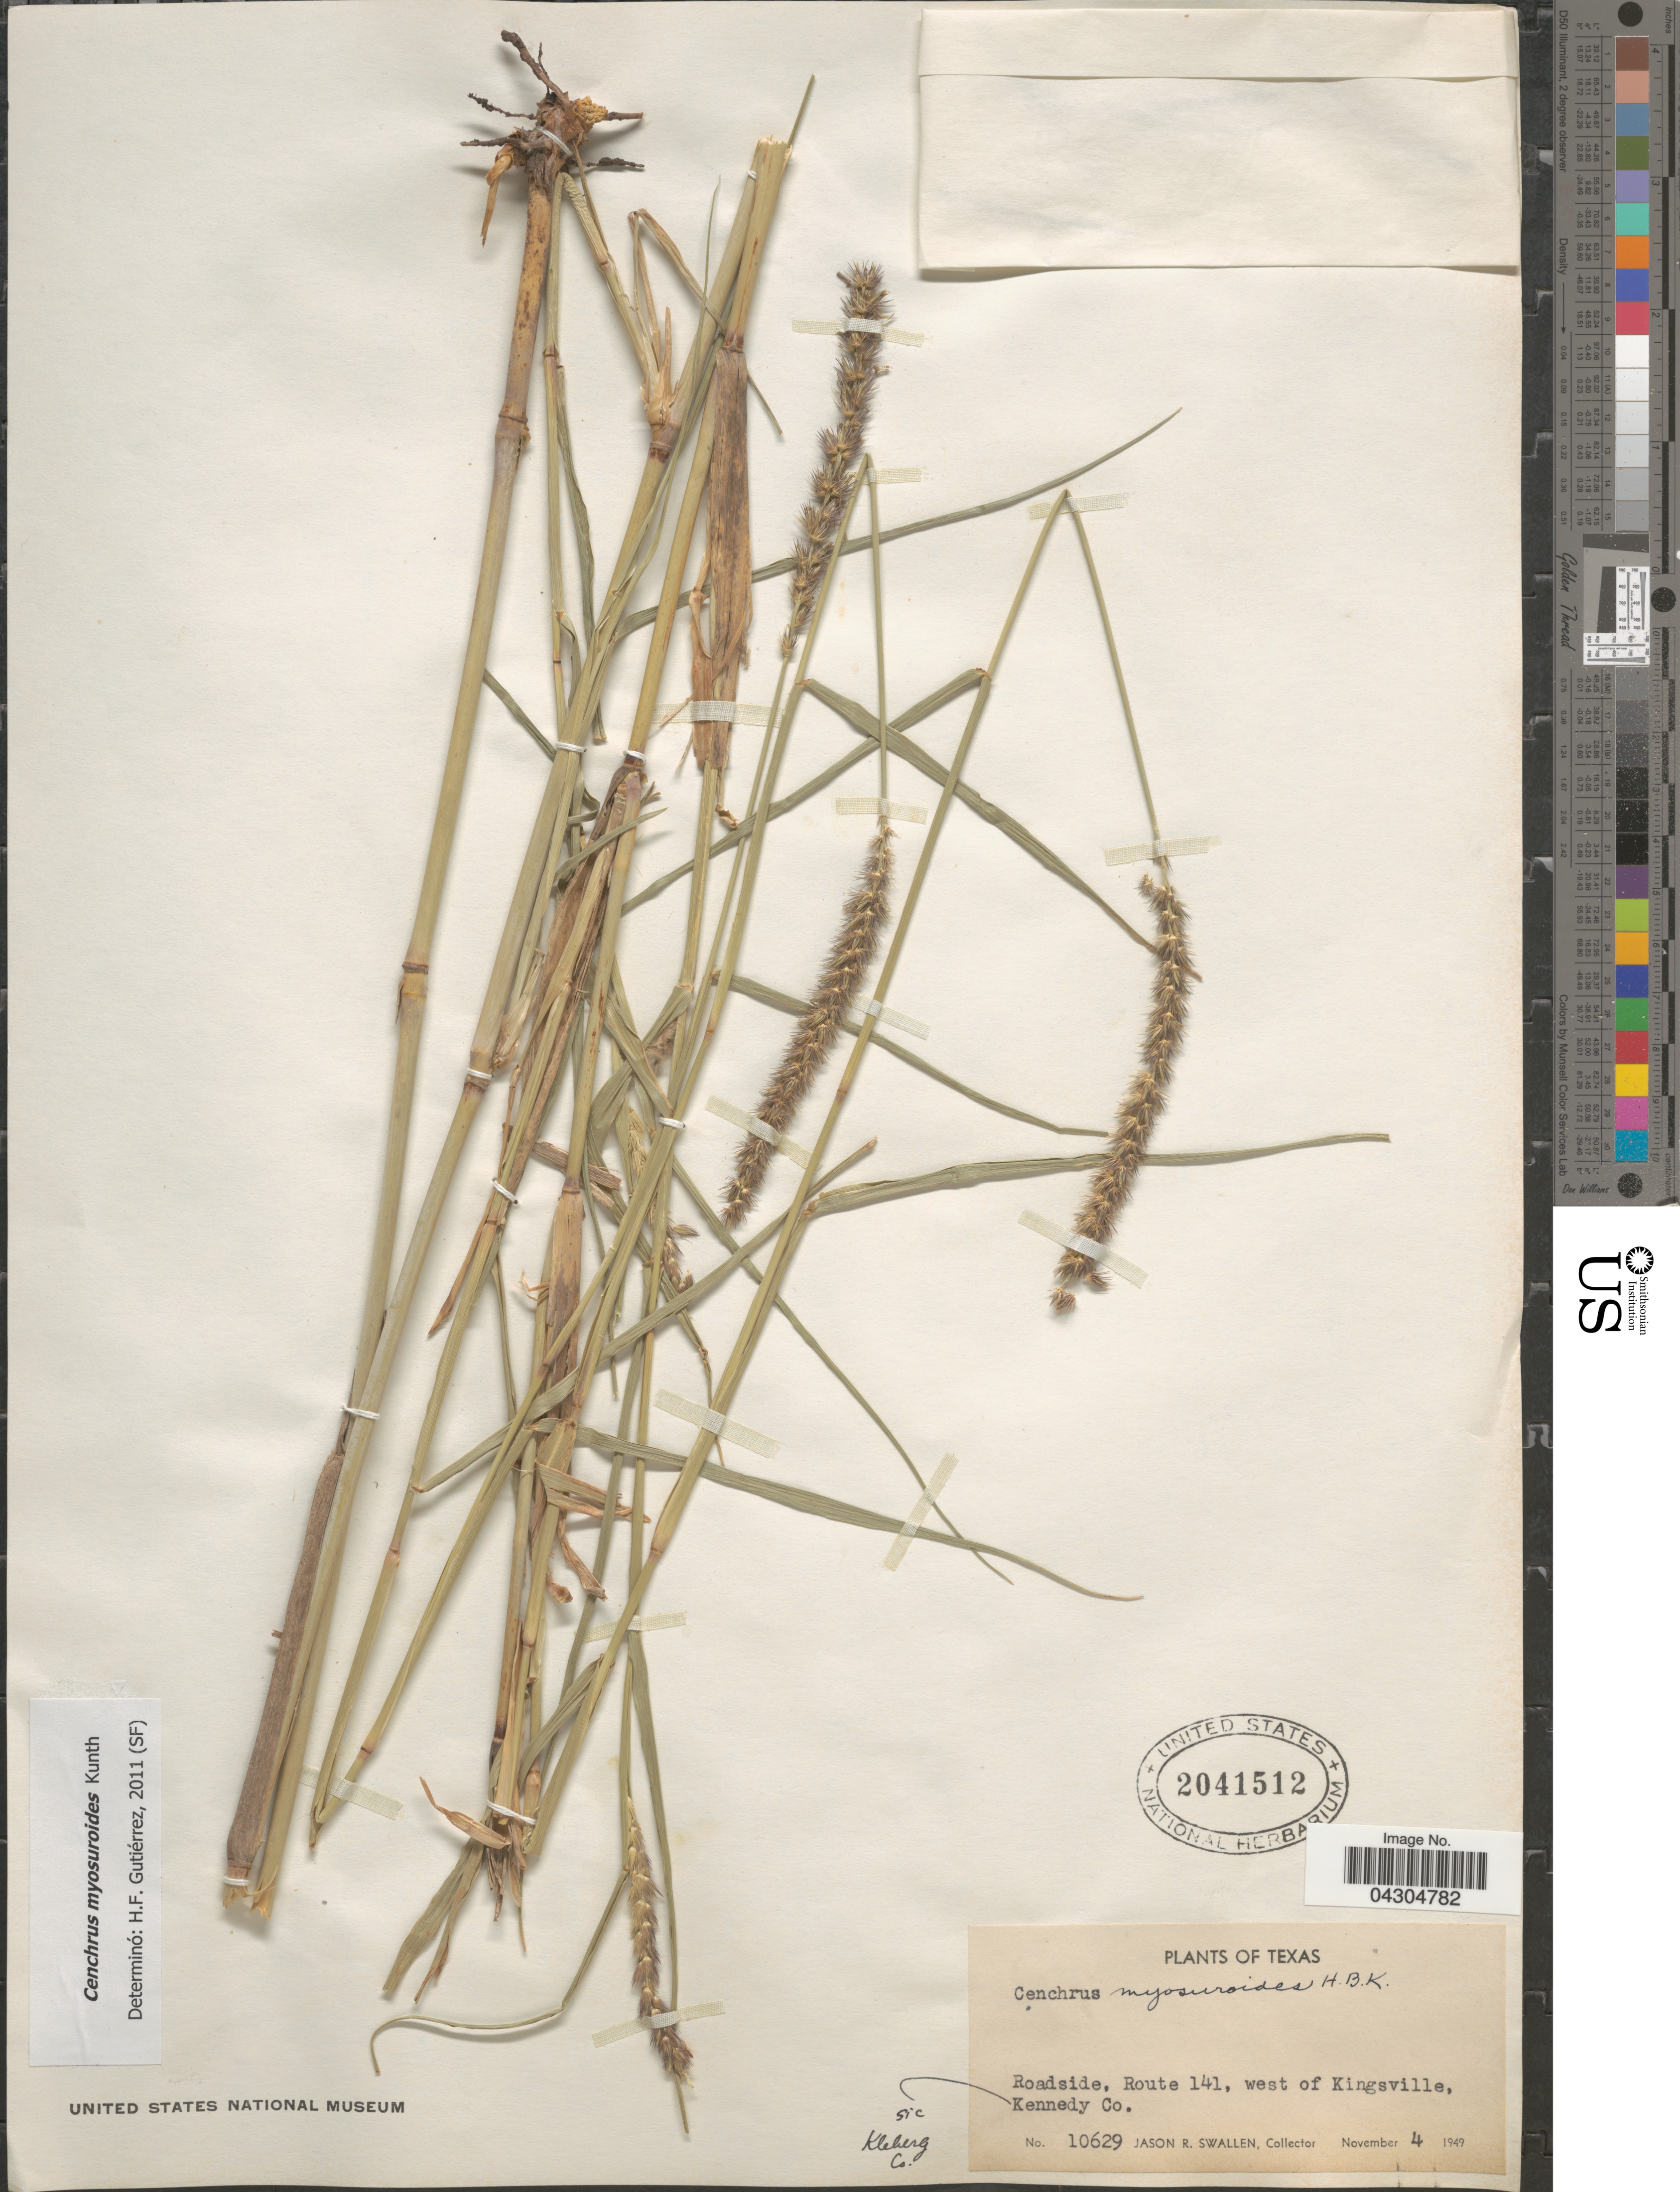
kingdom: Plantae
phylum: Tracheophyta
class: Liliopsida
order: Poales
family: Poaceae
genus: Cenchrus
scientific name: Cenchrus myosuroides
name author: Kunth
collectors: J. R. Swallen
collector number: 10629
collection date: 1949-11-04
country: United States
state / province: Texas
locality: Roadside, Route 141, west of Kingsville, Kleberg Co.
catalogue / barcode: US 2041512